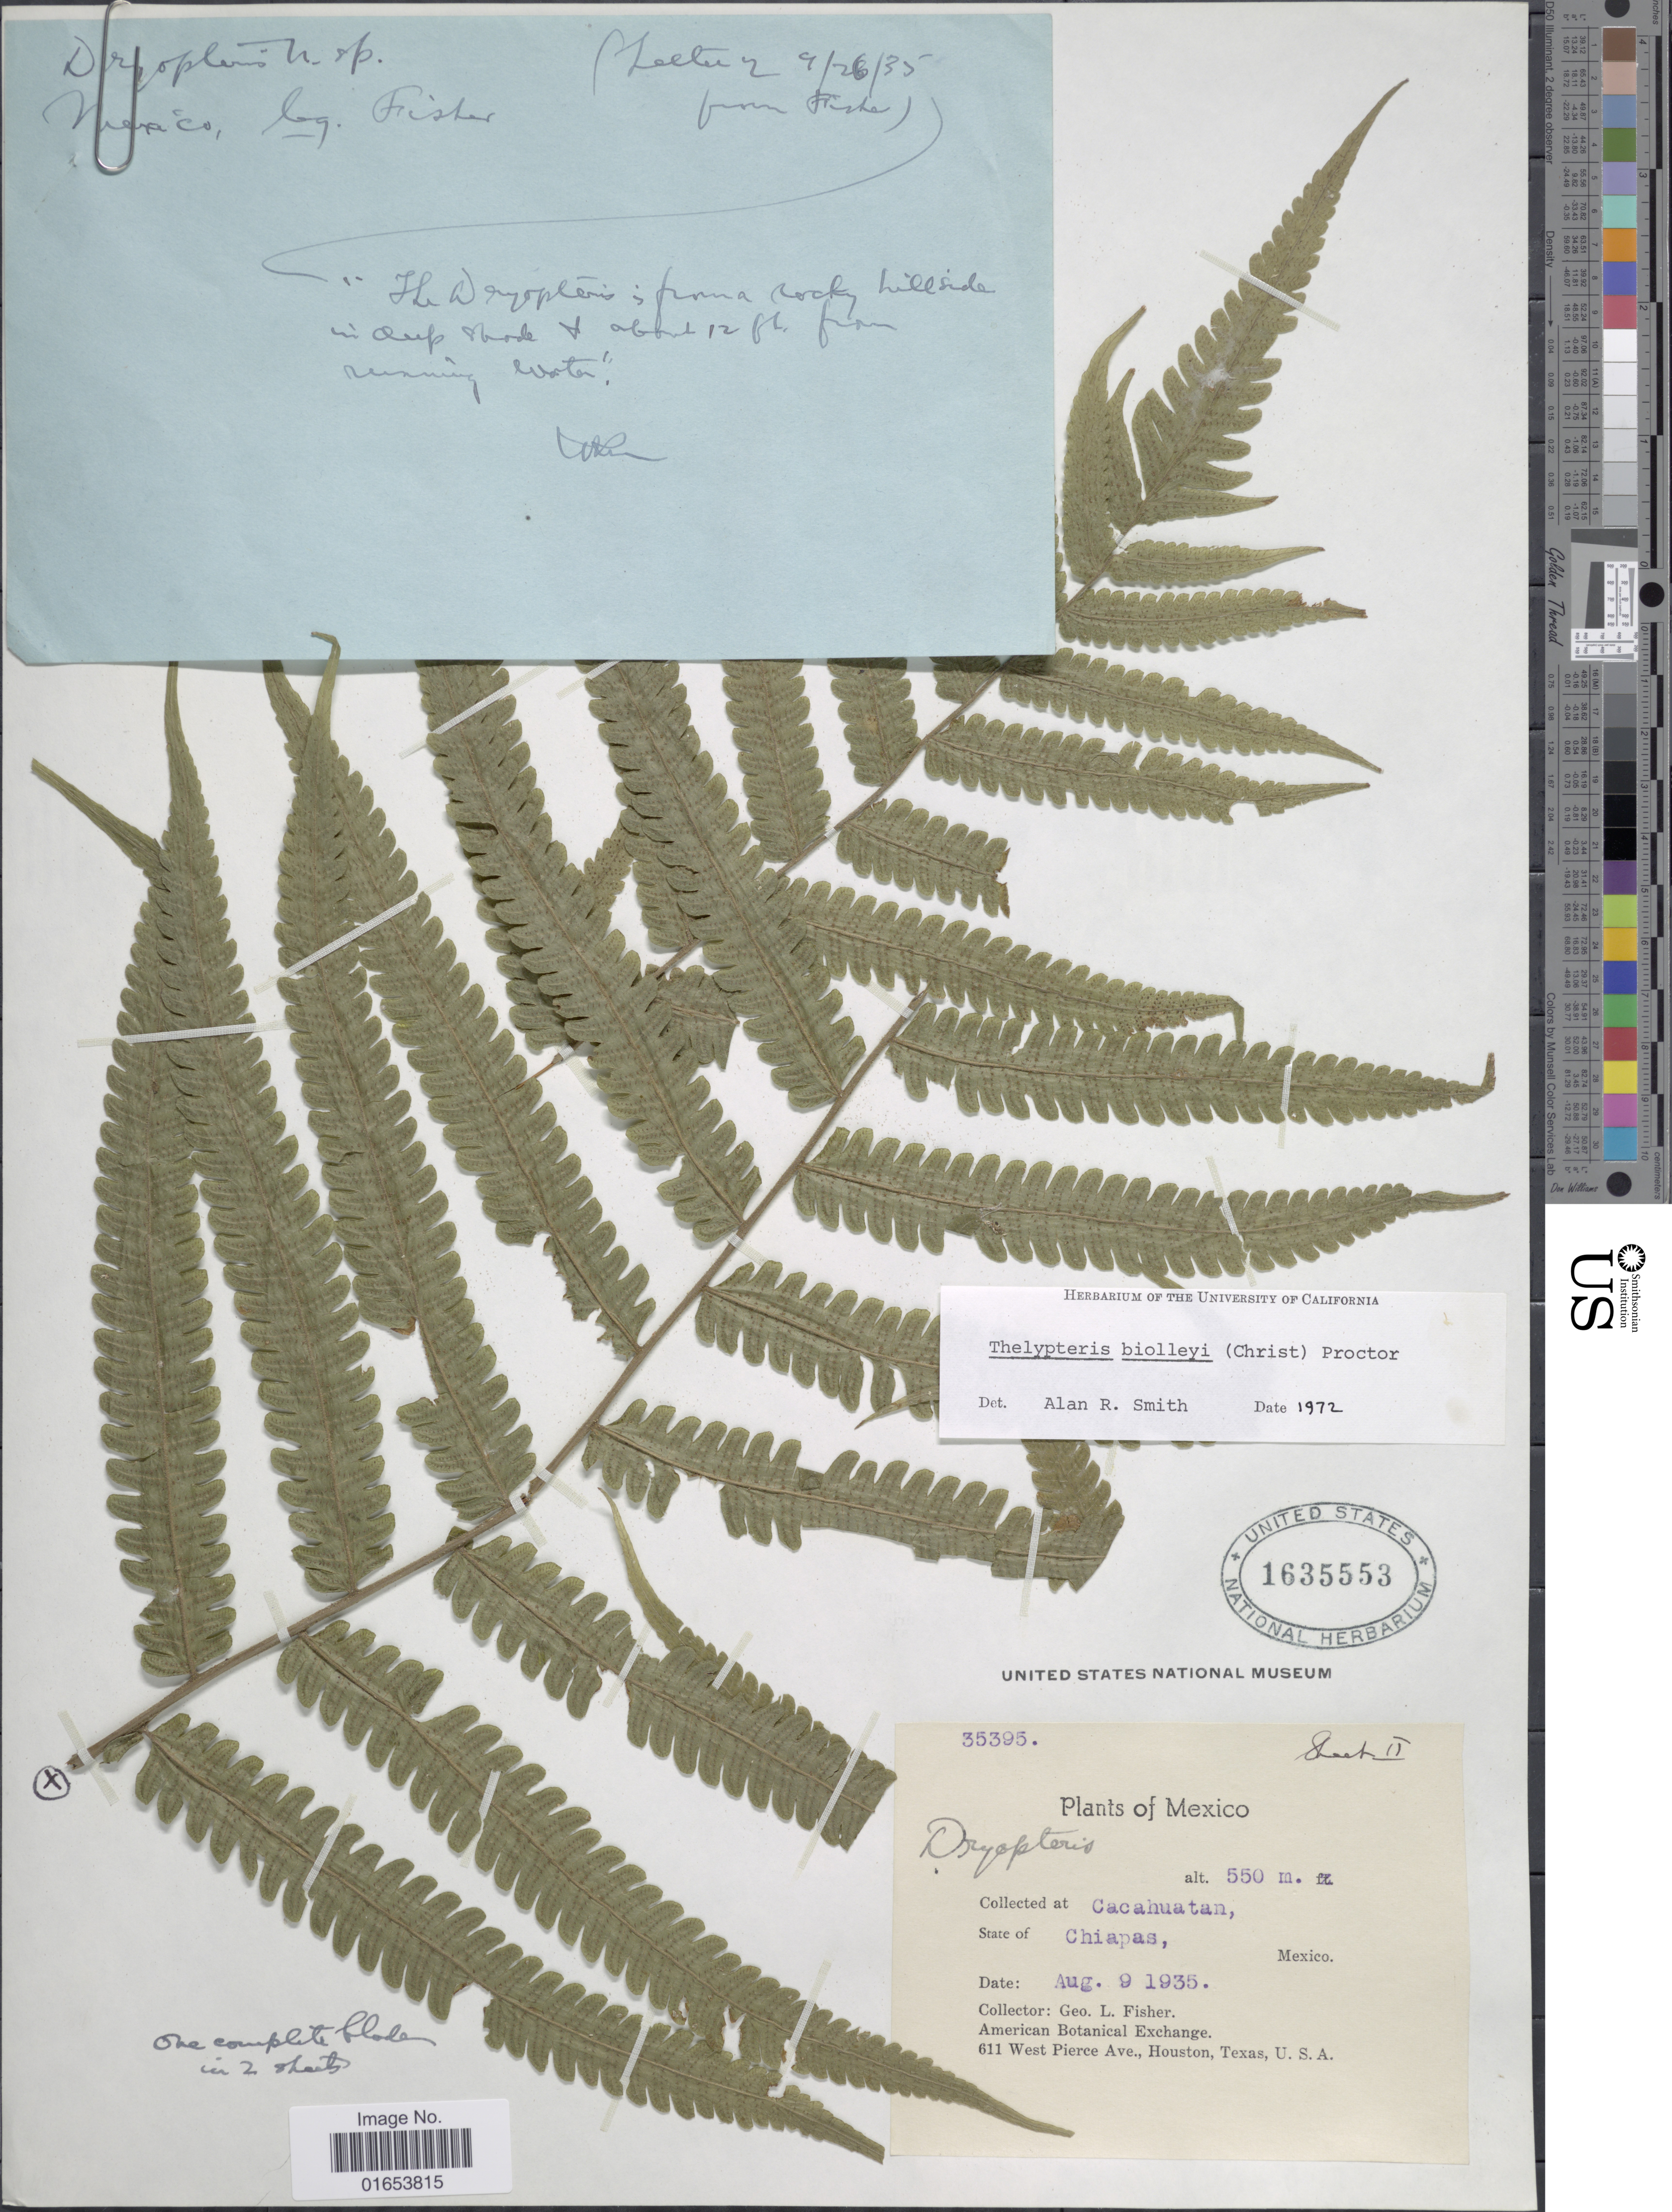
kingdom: Plantae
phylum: Tracheophyta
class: Polypodiopsida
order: Polypodiales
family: Thelypteridaceae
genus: Goniopteris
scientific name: Goniopteris biolleyi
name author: (C. Chr.) Pic. Serm.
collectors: G. L. Fisher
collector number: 35395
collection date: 1935-08-09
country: Mexico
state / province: Chiapas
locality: Mexico, Cacahuatam, State of Chiapas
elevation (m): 550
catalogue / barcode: US 1635553